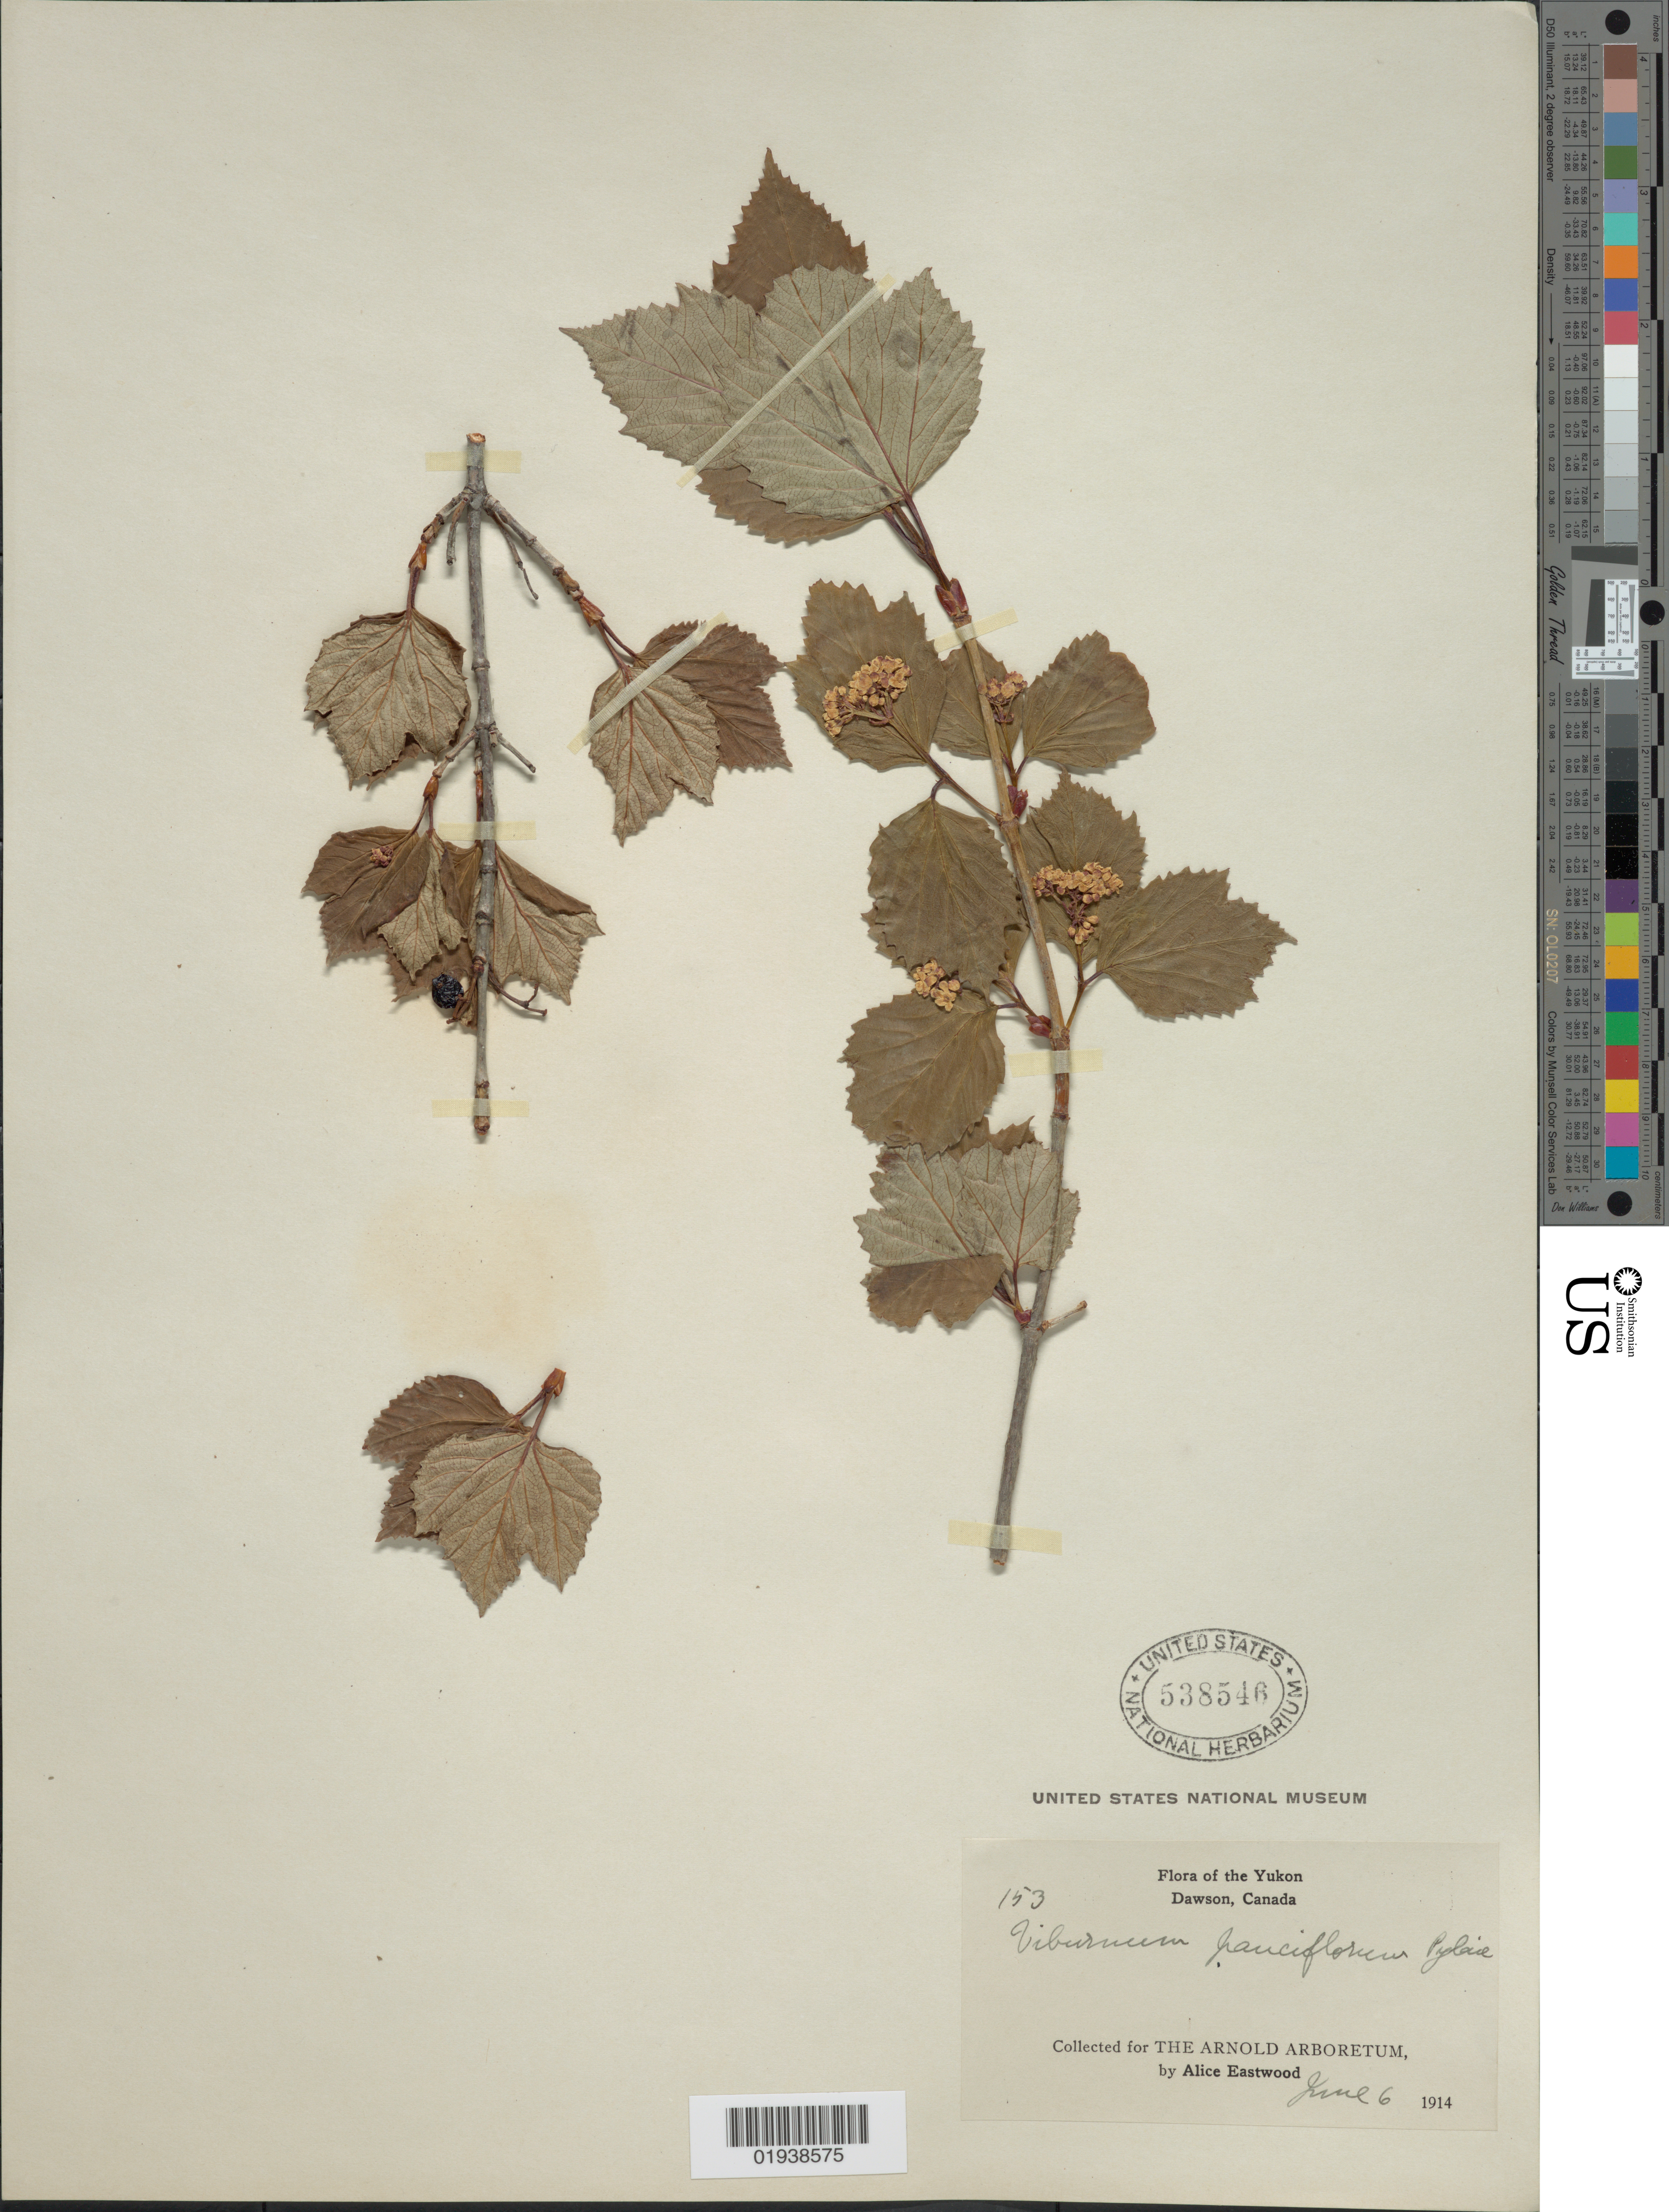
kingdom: Plantae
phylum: Tracheophyta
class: Magnoliopsida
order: Dipsacales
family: Viburnaceae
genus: Viburnum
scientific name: Viburnum edule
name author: (Michx.) Raf.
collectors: A. Eastwood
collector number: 153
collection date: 1914-06-06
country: Canada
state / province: Yukon Territory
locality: Dawson.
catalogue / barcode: US 538546